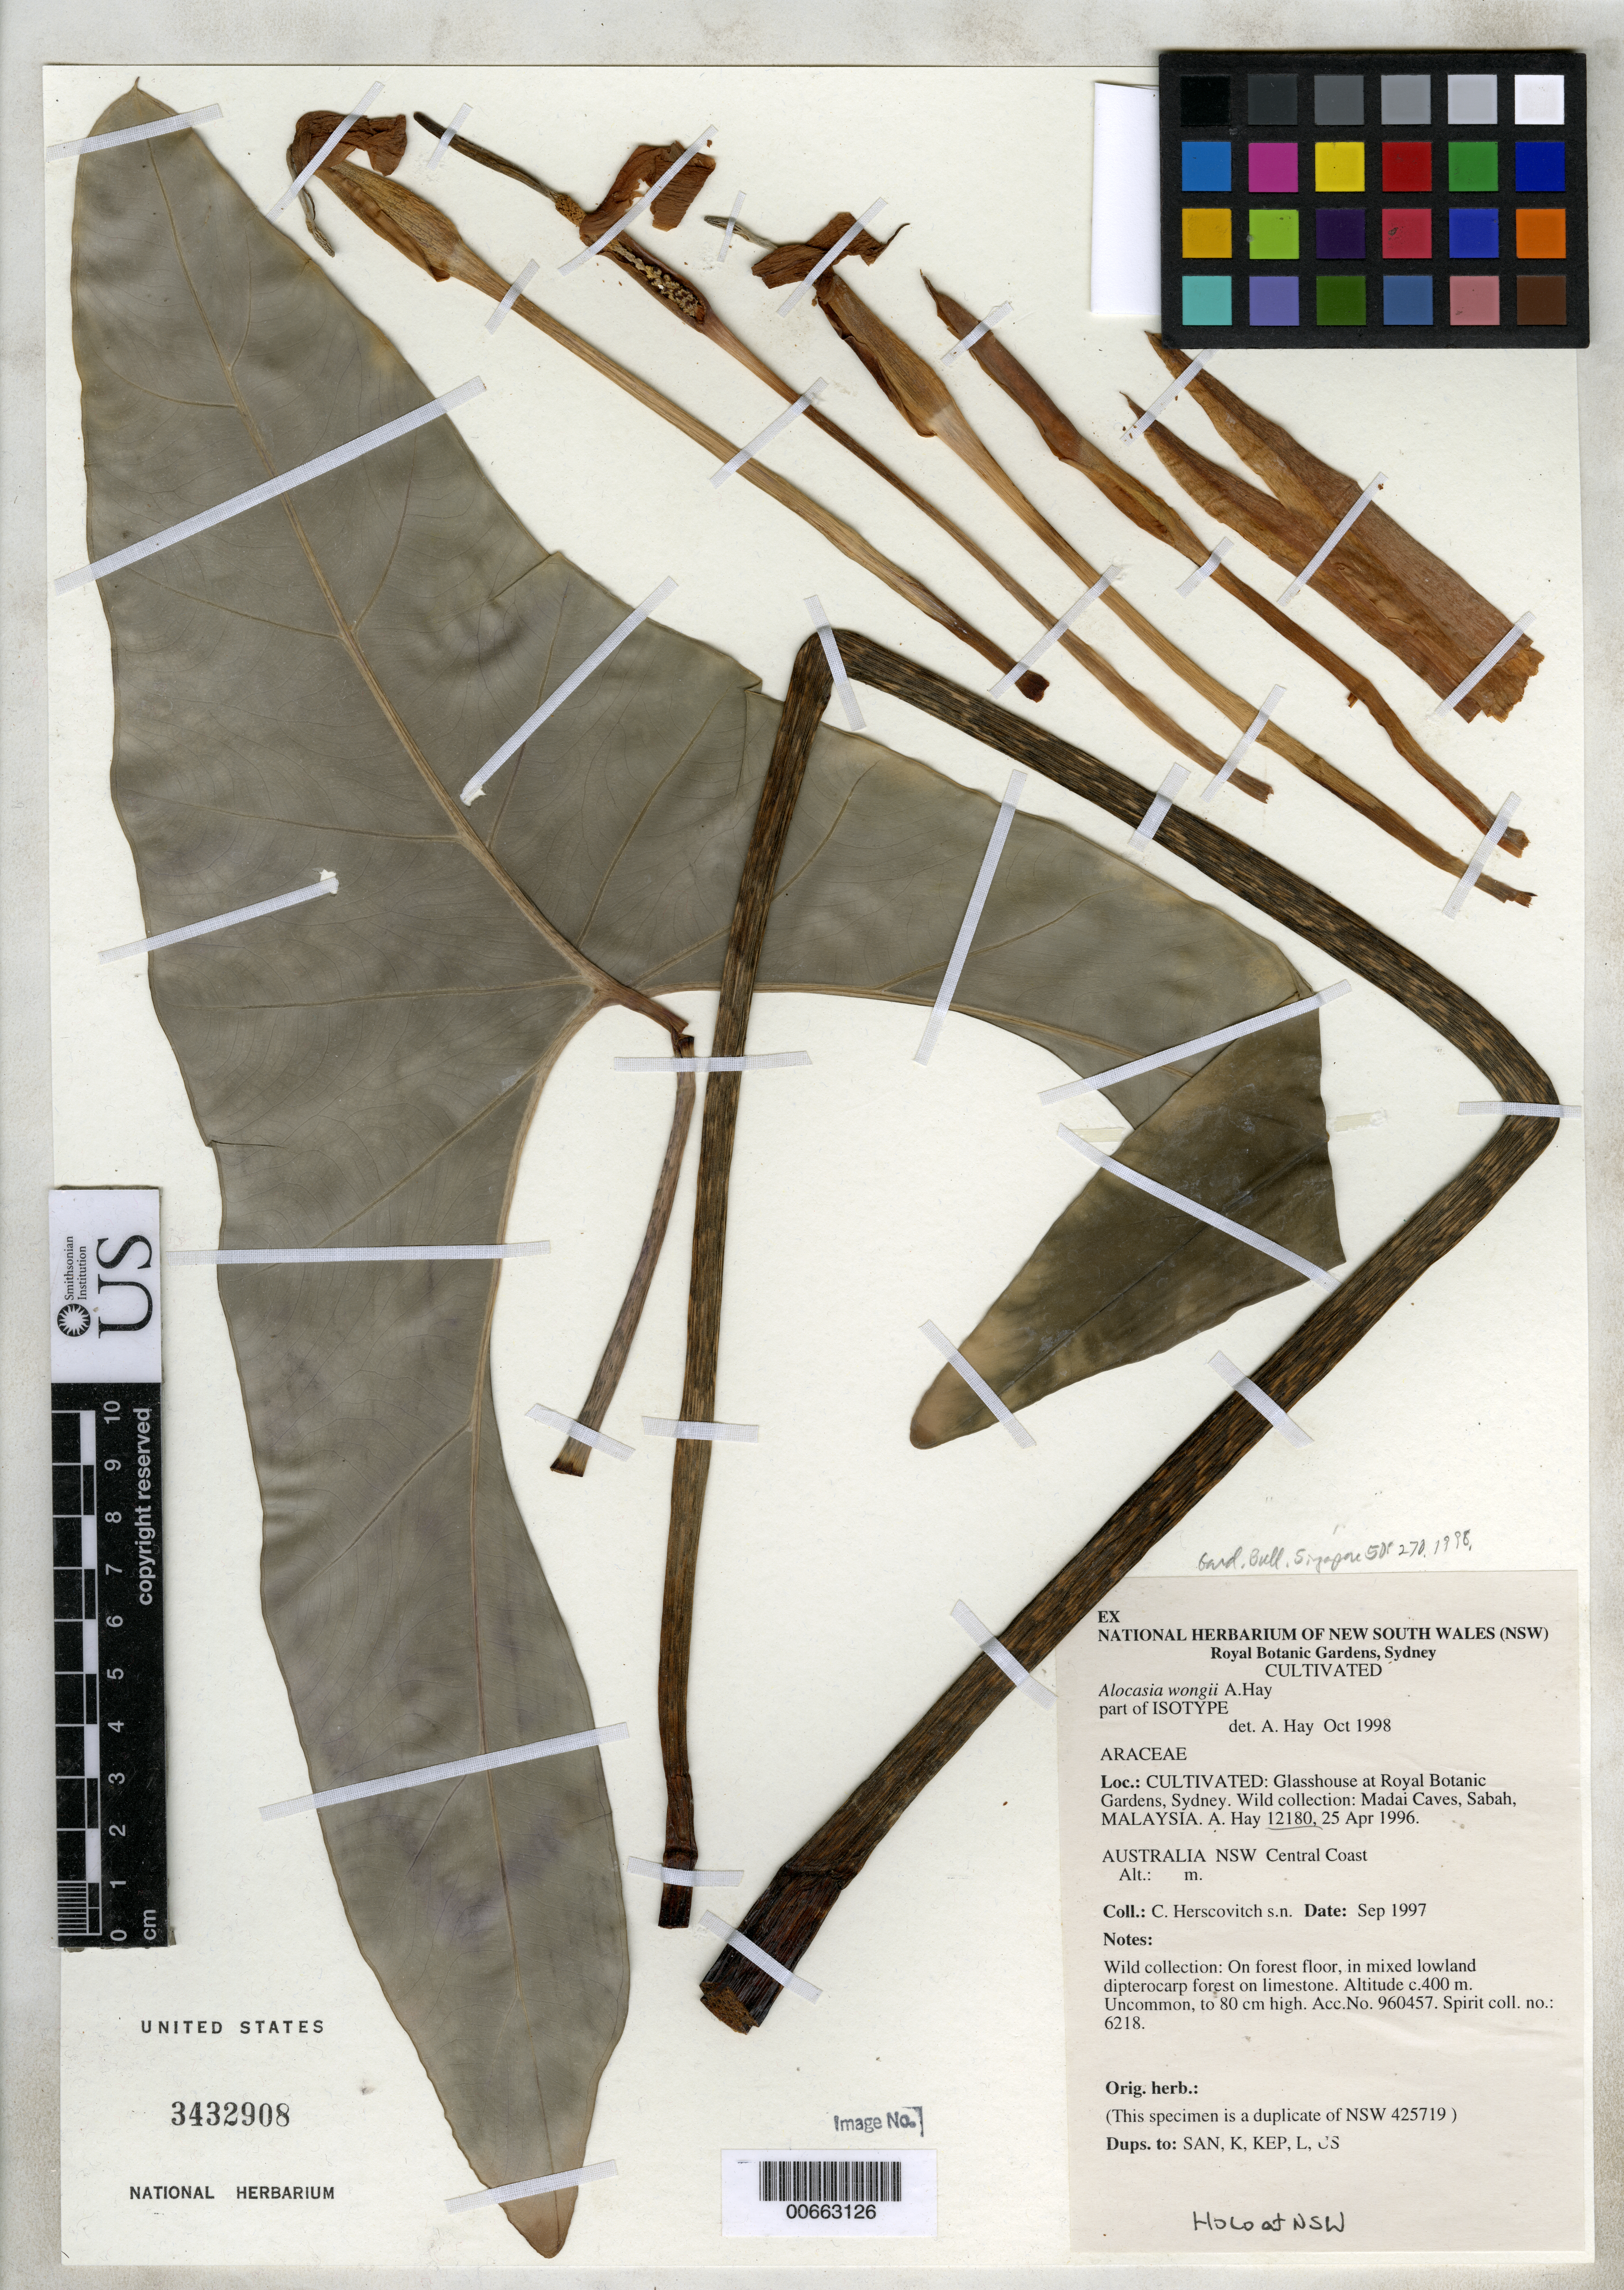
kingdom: Plantae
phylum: Tracheophyta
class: Liliopsida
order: Alismatales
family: Araceae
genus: Alocasia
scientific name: Alocasia wongii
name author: A. Hay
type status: Isotype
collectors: C. Herscovitch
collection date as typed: Sep 1997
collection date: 1997-09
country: Australia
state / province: New South Wales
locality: Royal Botanic Gardens, Sydney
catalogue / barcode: US 3432908